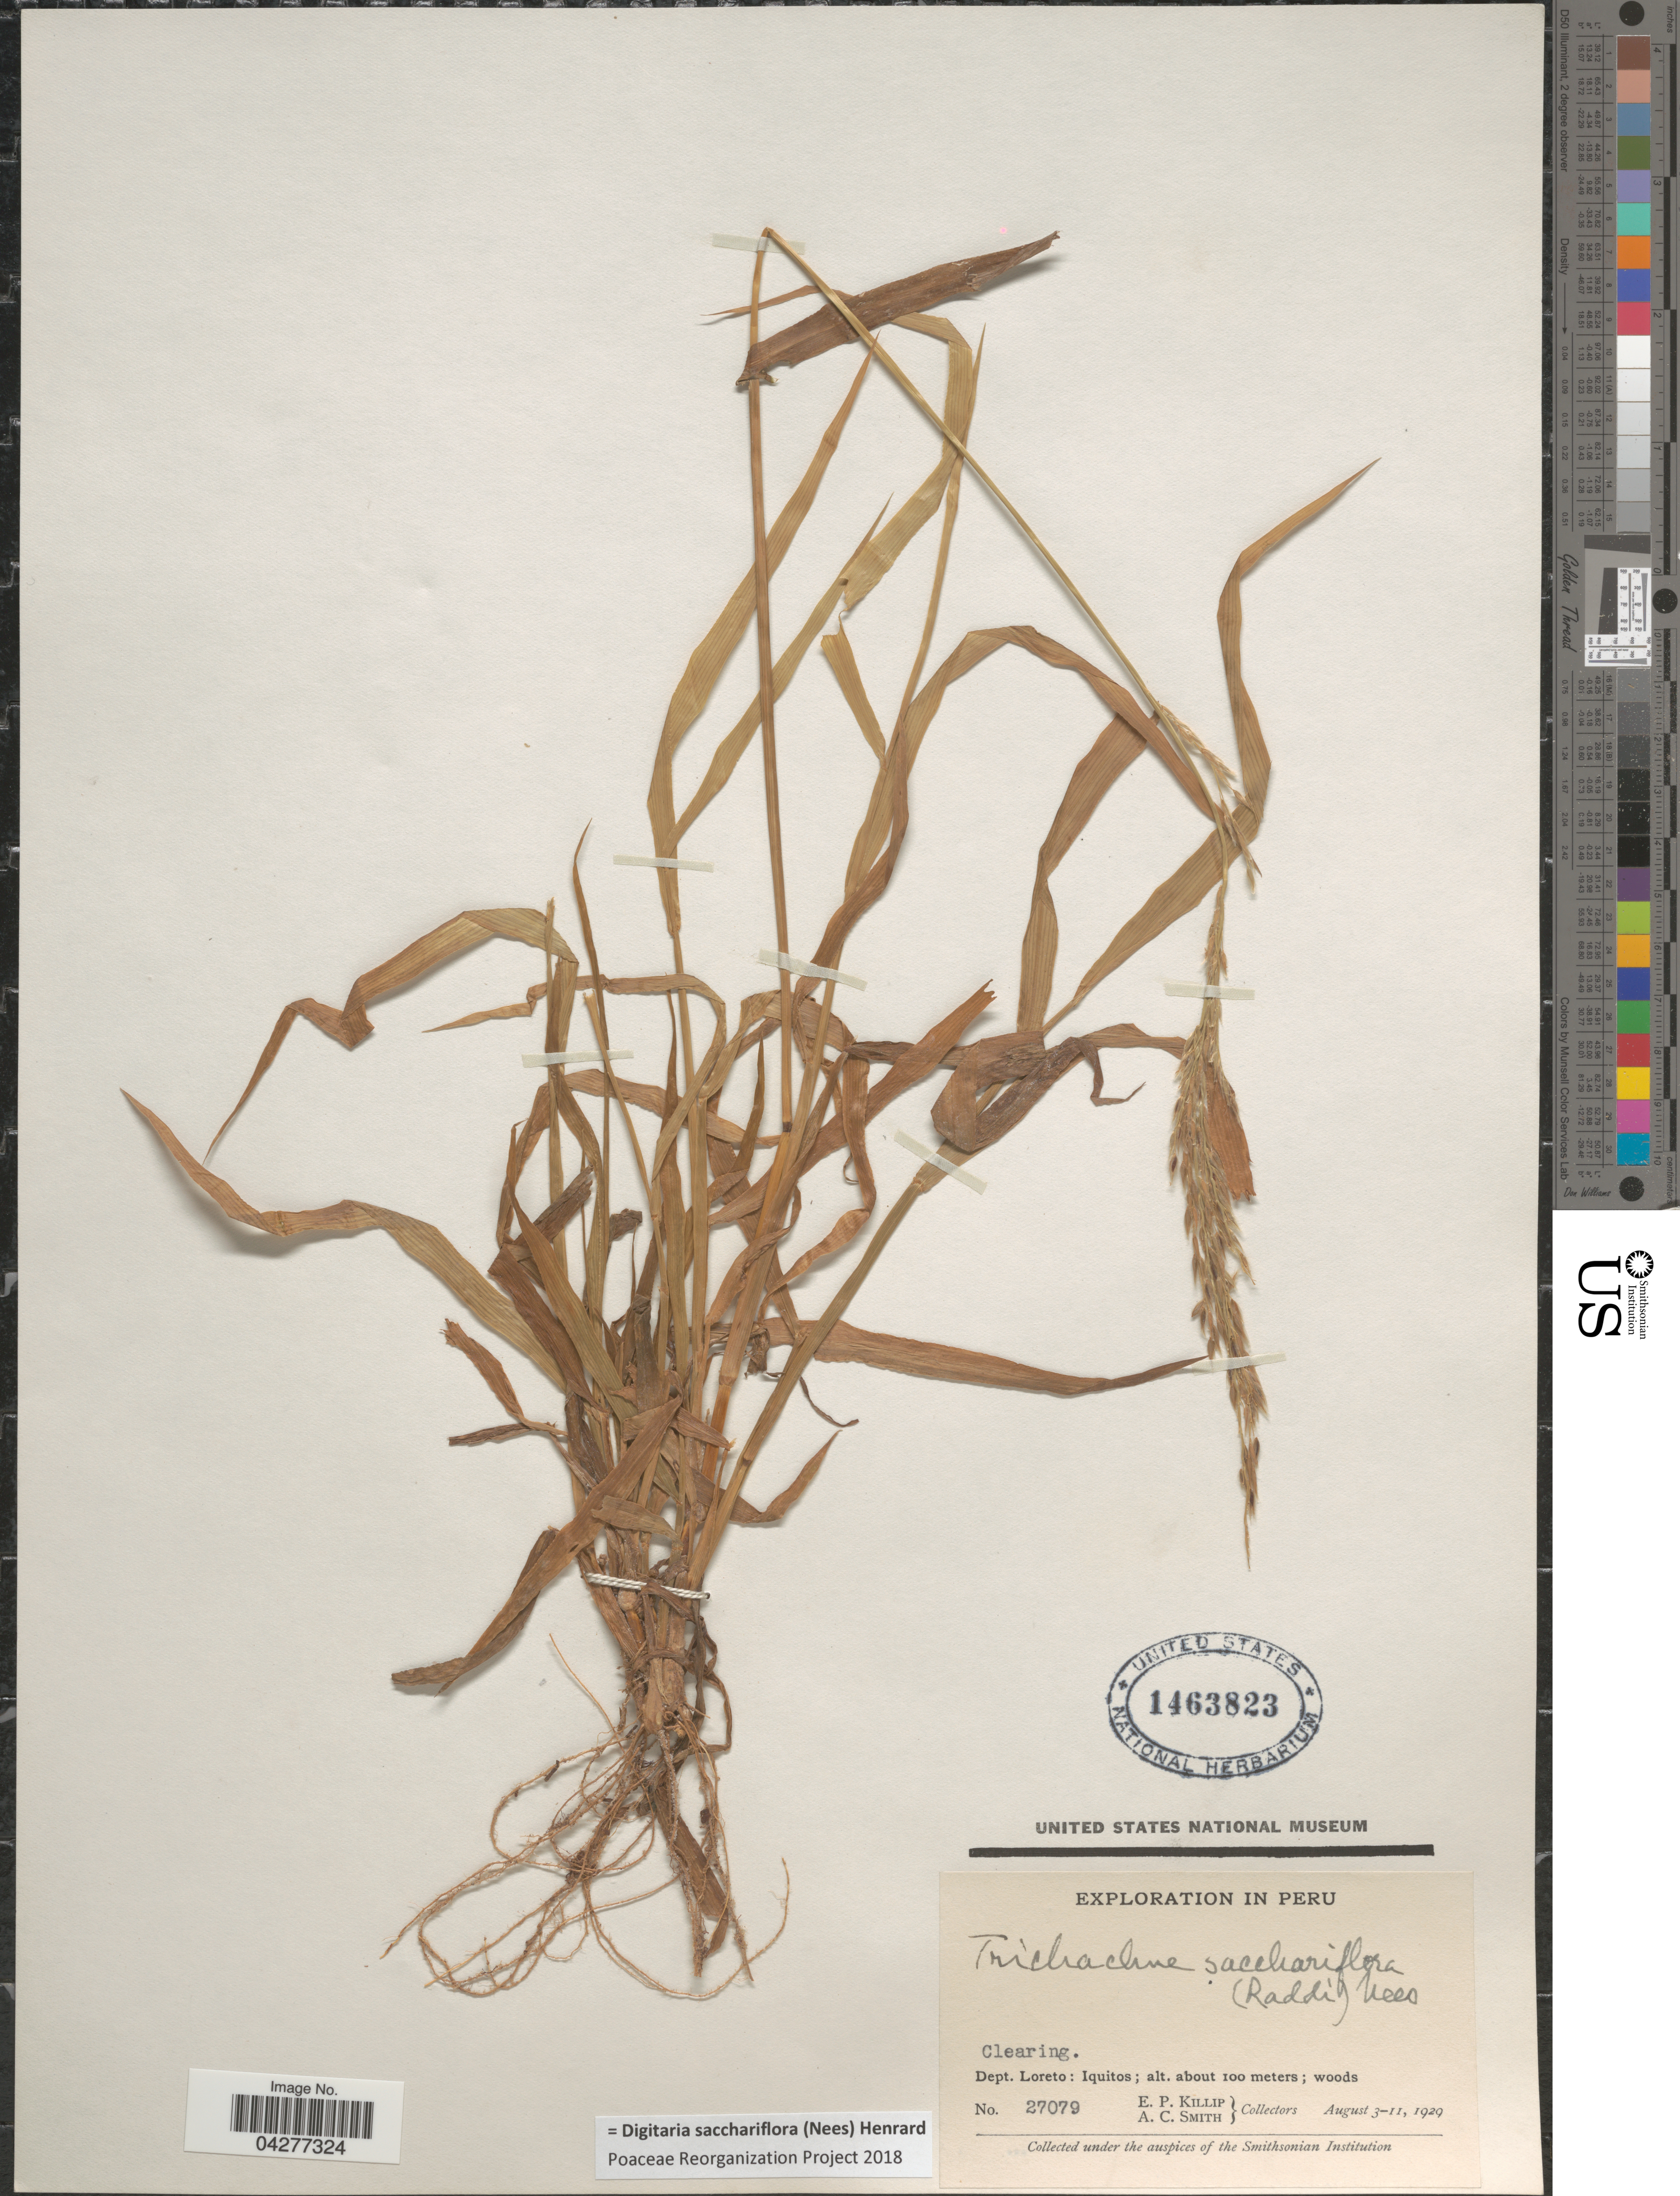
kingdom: Plantae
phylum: Tracheophyta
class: Liliopsida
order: Poales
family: Poaceae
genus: Digitaria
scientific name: Digitaria sacchariflora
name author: (Nees) Henr.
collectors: E. P. Killip & A. C. Smith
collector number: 27079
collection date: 1929-08-03/1929-08-11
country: Peru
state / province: Loreto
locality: Exploration in Peru. Dept. Loreto: Iquitos; woods.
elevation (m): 100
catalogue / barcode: US 1463823